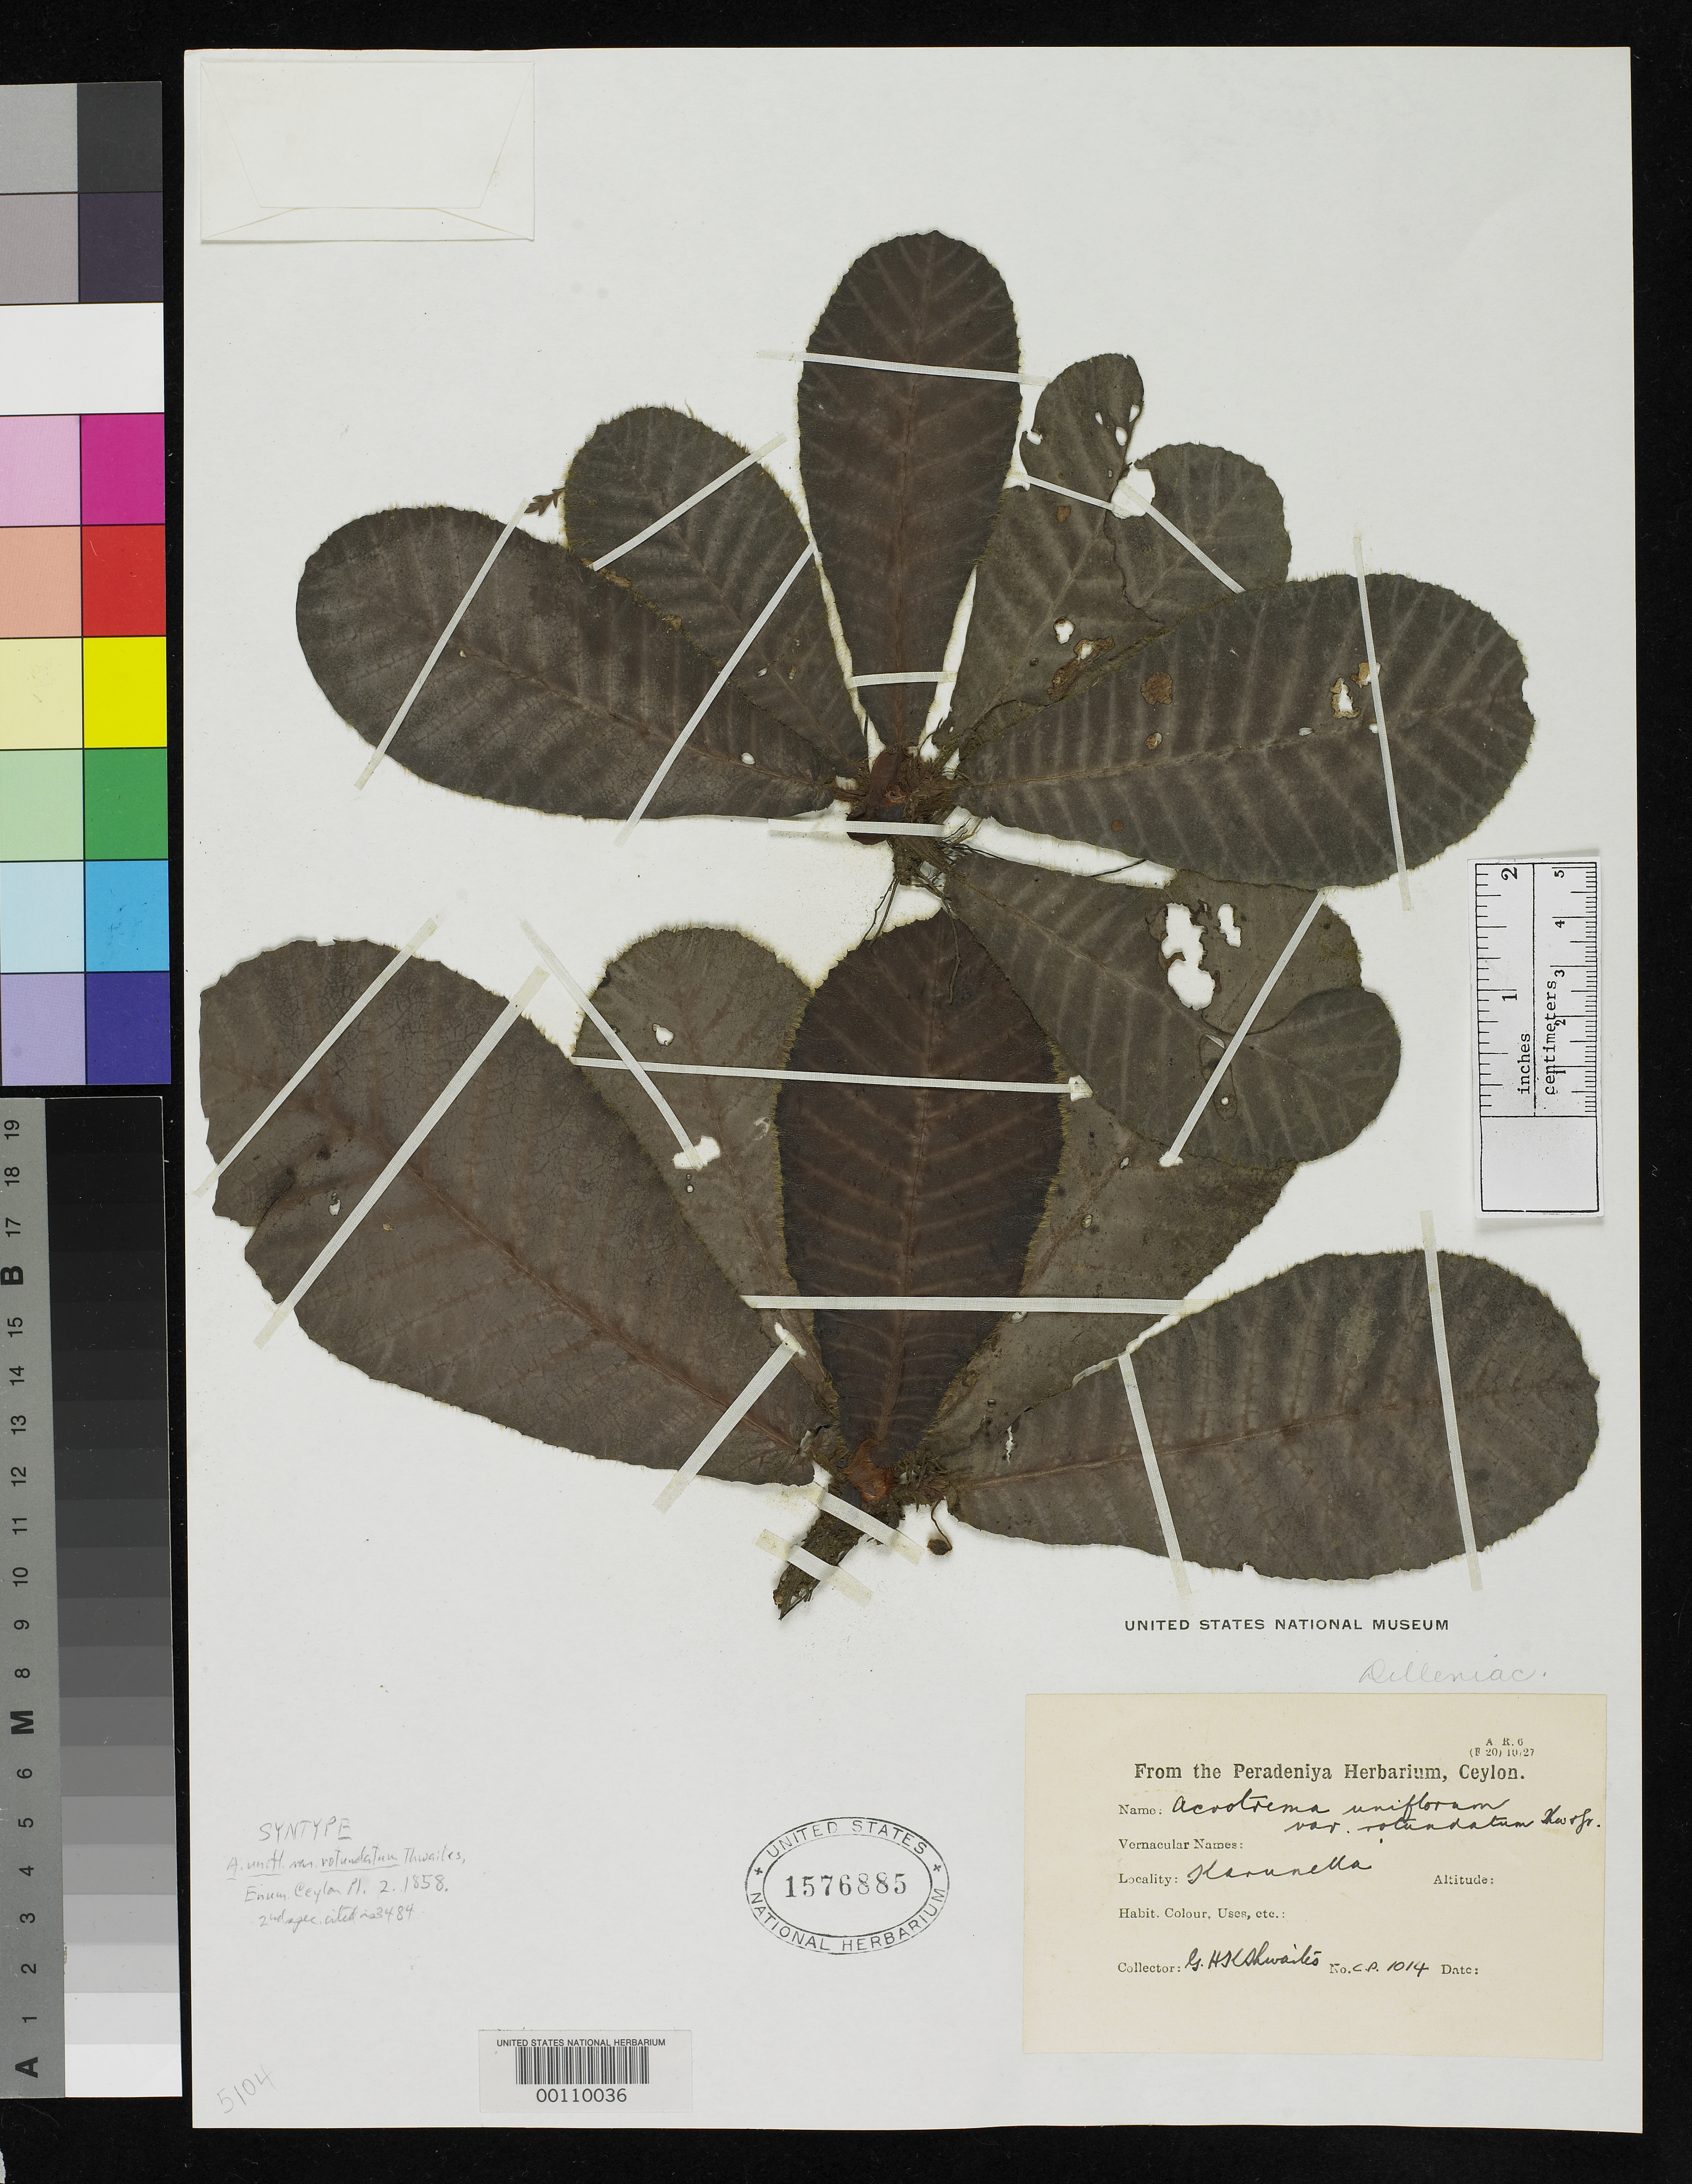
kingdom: Plantae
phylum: Tracheophyta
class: Magnoliopsida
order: Dilleniales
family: Dilleniaceae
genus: Acrotrema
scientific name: Acrotrema uniflorum var. rotundatum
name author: Thwaites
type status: Syntype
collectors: G. H. K. Thwaites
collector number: C.P. 1014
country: Sri Lanka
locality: Karunella.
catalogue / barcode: US 1576885